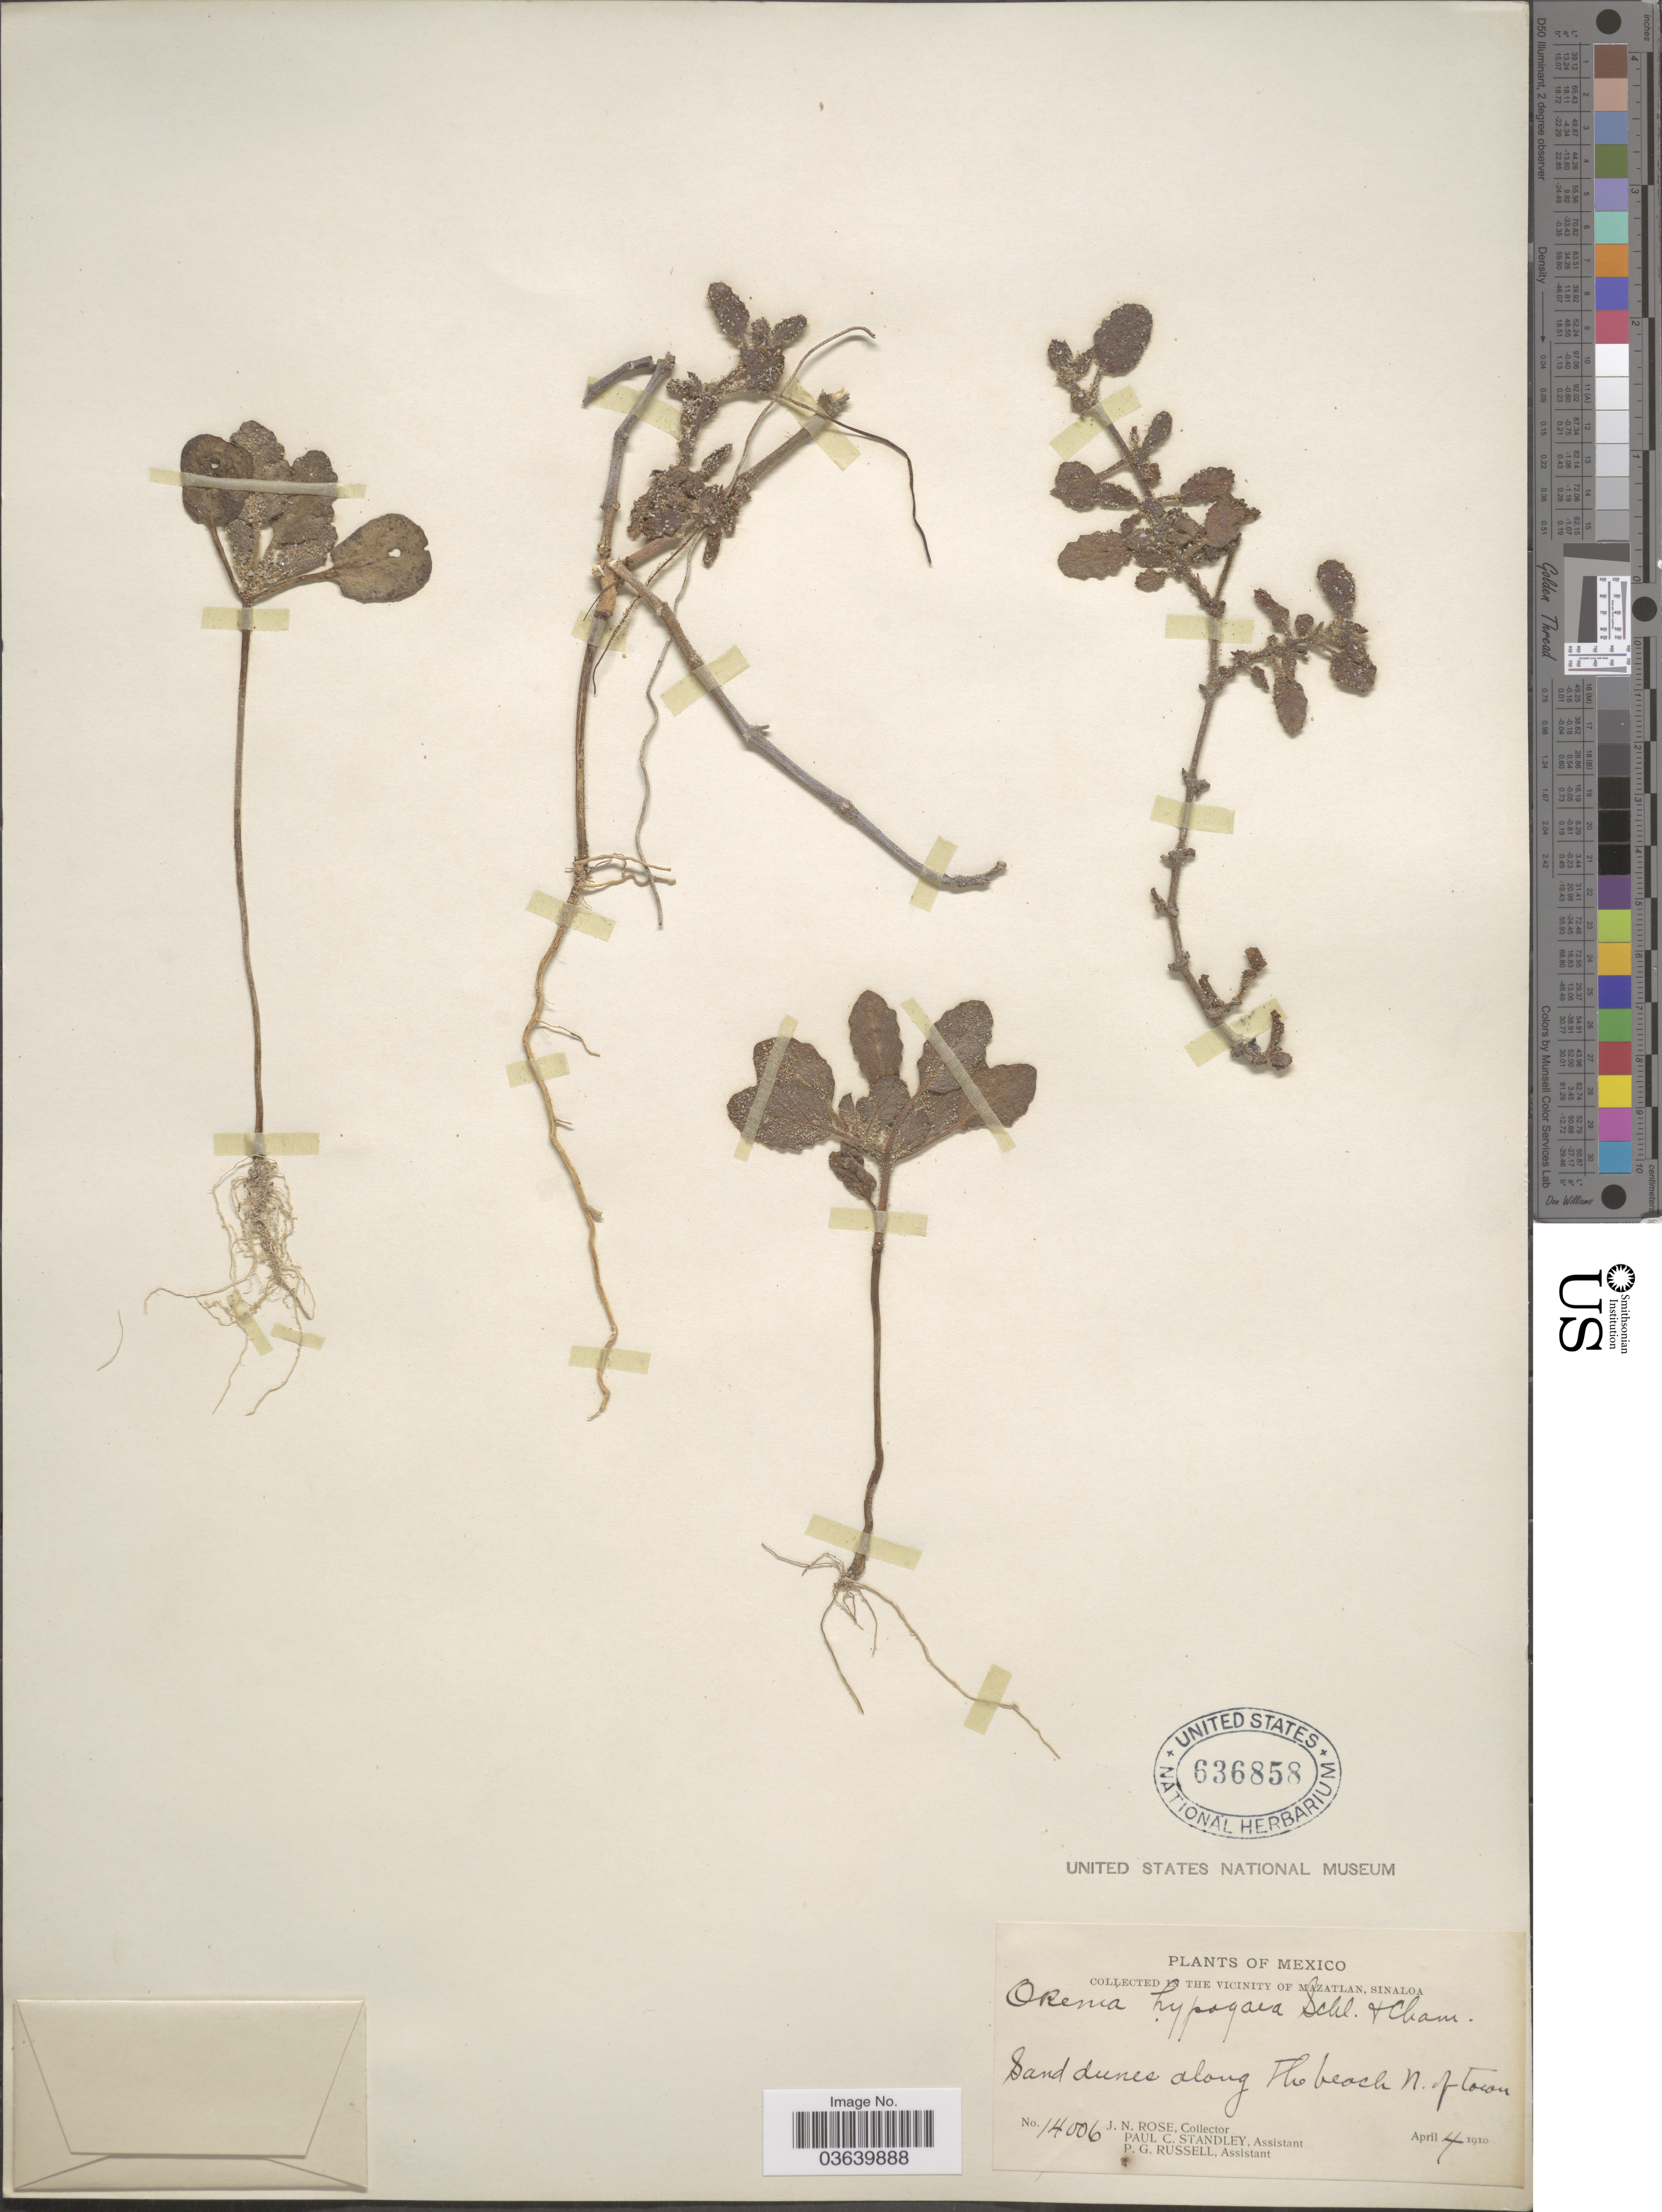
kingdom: Plantae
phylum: Tracheophyta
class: Magnoliopsida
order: Caryophyllales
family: Nyctaginaceae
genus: Okenia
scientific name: Okenia hypogaea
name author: Schltdl. & Cham.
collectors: J. N. Rose, P. C. Standley & P. G. Russell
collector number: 14006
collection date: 1910-04-04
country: Mexico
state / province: Sinaloa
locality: In the vicinity of Mazatlan. Sand dunes along the beach N. of town.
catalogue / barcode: US 636858